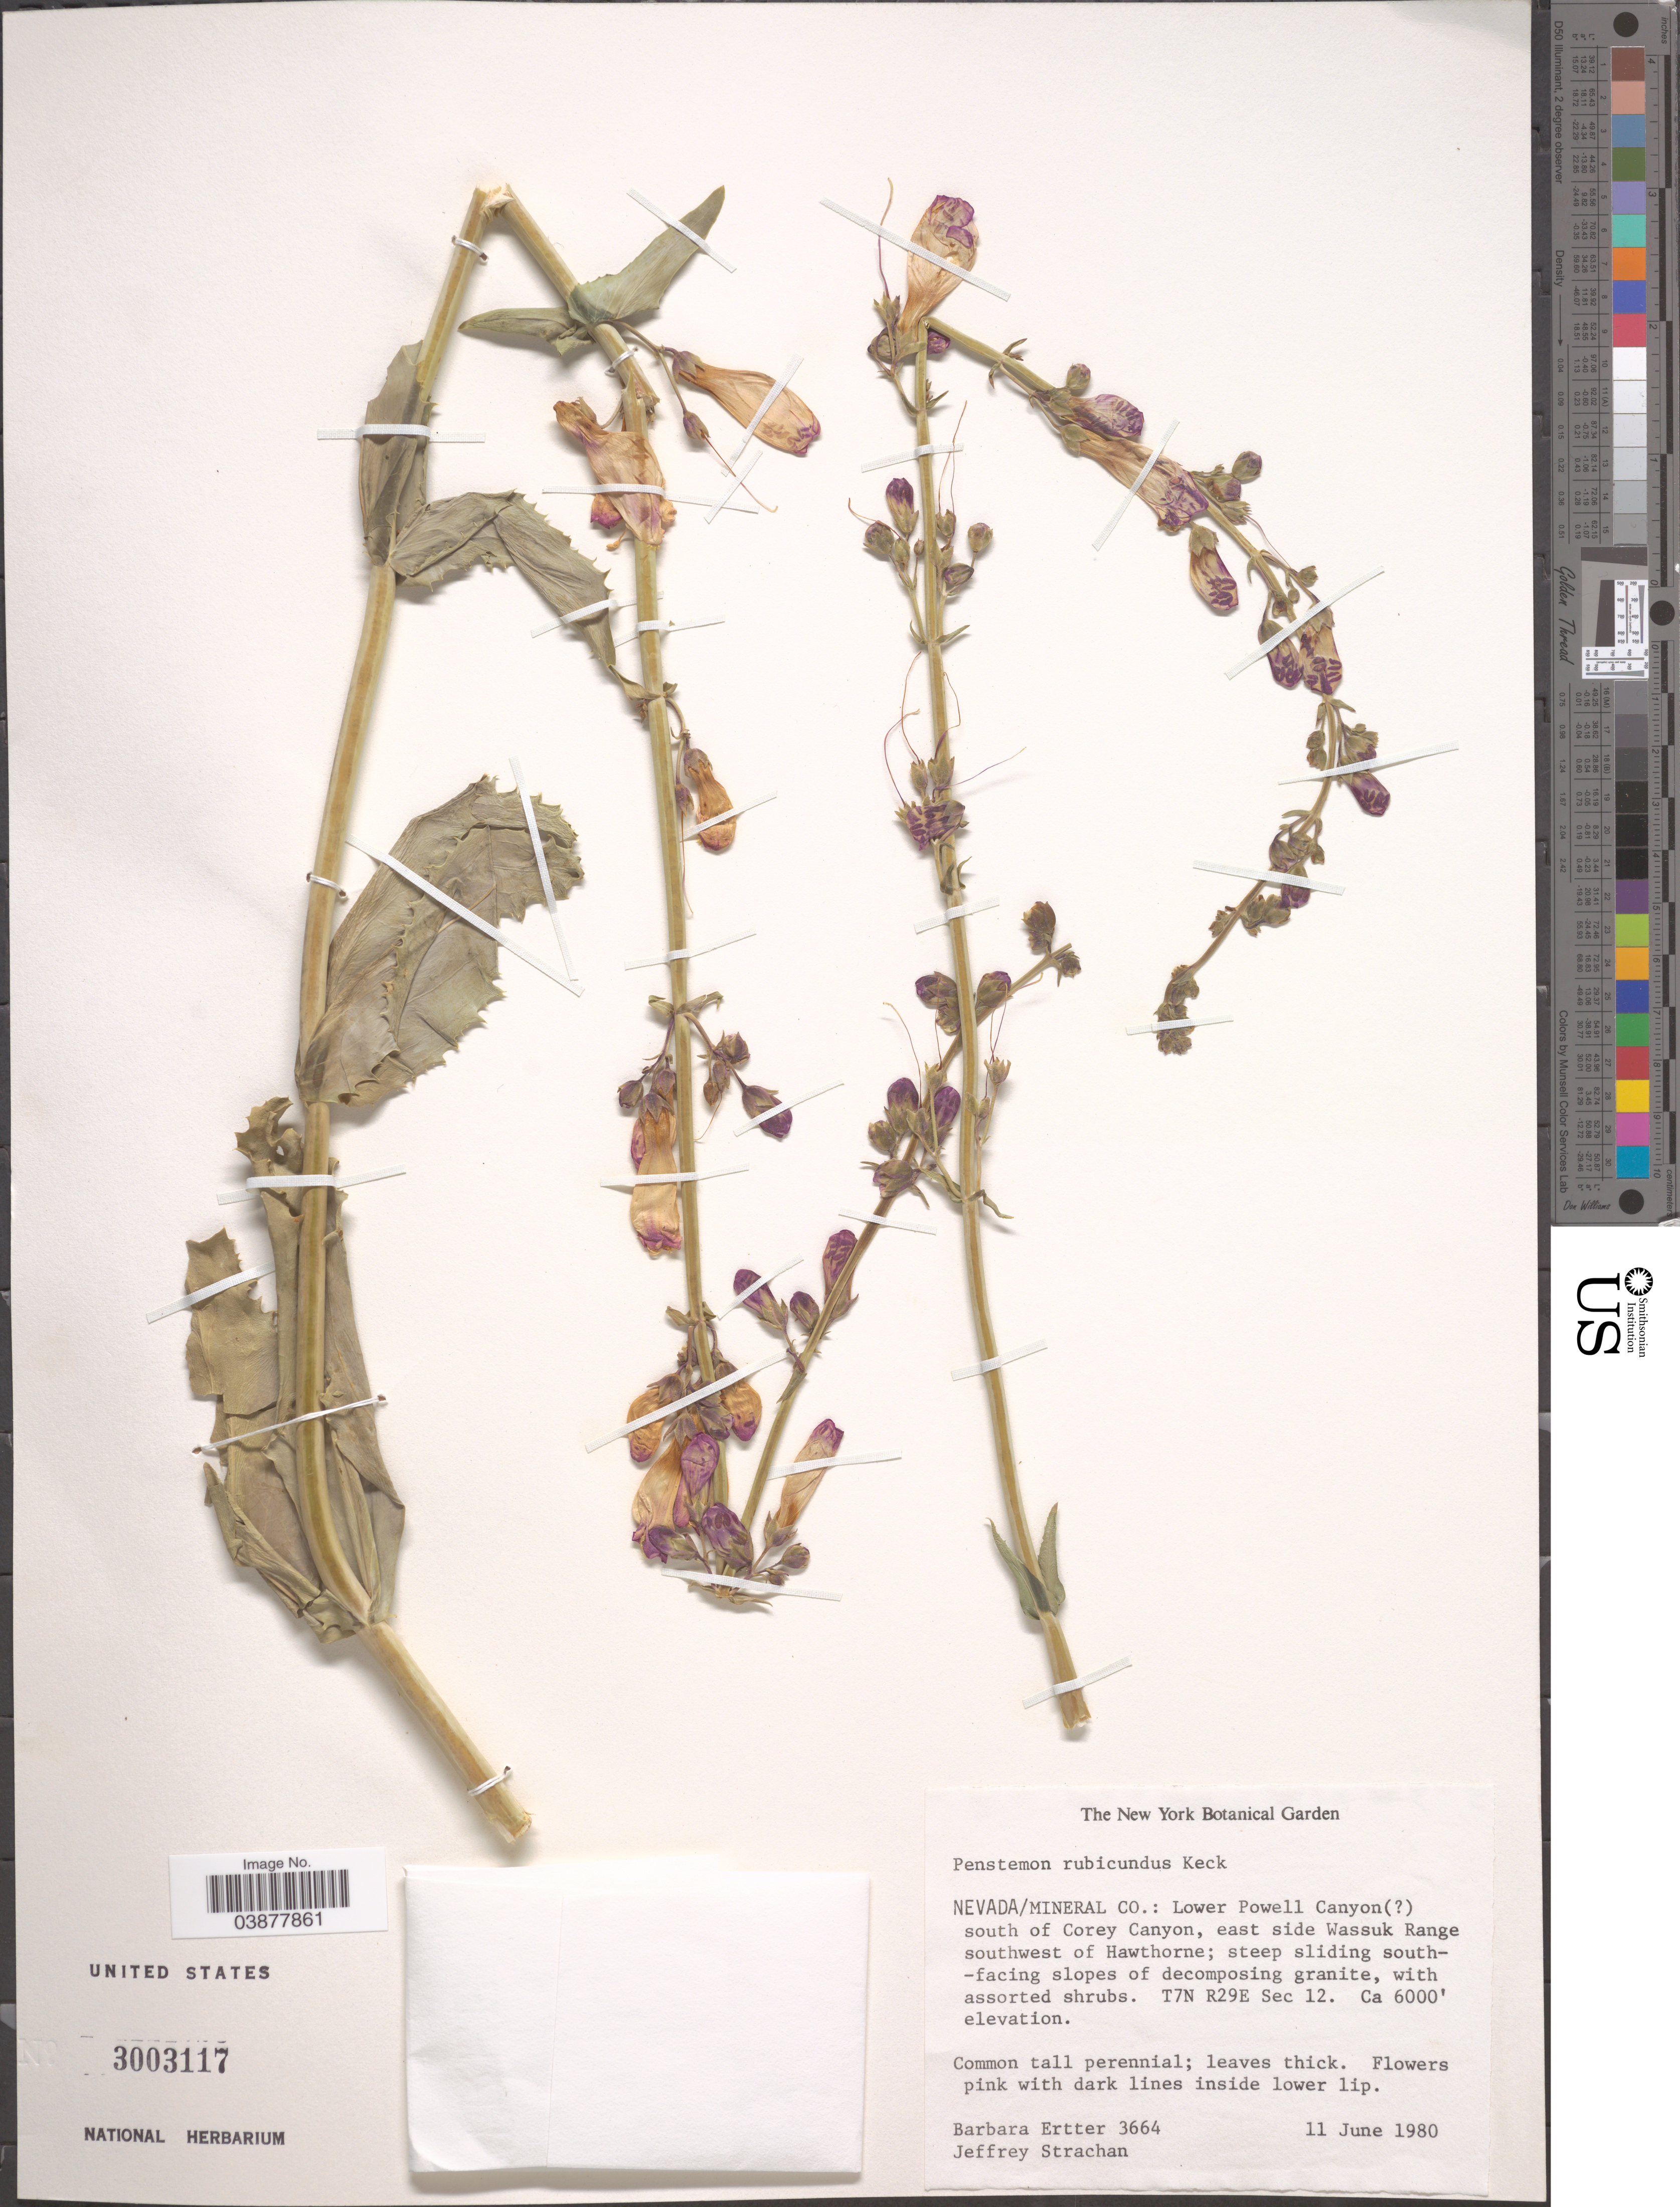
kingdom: Plantae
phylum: Tracheophyta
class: Magnoliopsida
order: Lamiales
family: Plantaginaceae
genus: Penstemon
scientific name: Penstemon rubicundus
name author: D.D. Keck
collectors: B. Ertter & J. Strachan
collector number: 3664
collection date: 1980-06-11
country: United States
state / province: Nevada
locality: Mineral Co.: Lower Powell Canyon ( [unsure placement]) south of Corey Canyon, east side Wassuk Range southwest of Hawthorne; steep sliding south-facing slopes of decomposing granite. T7N R29E Sec 12.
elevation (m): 1829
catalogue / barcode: US 3003117